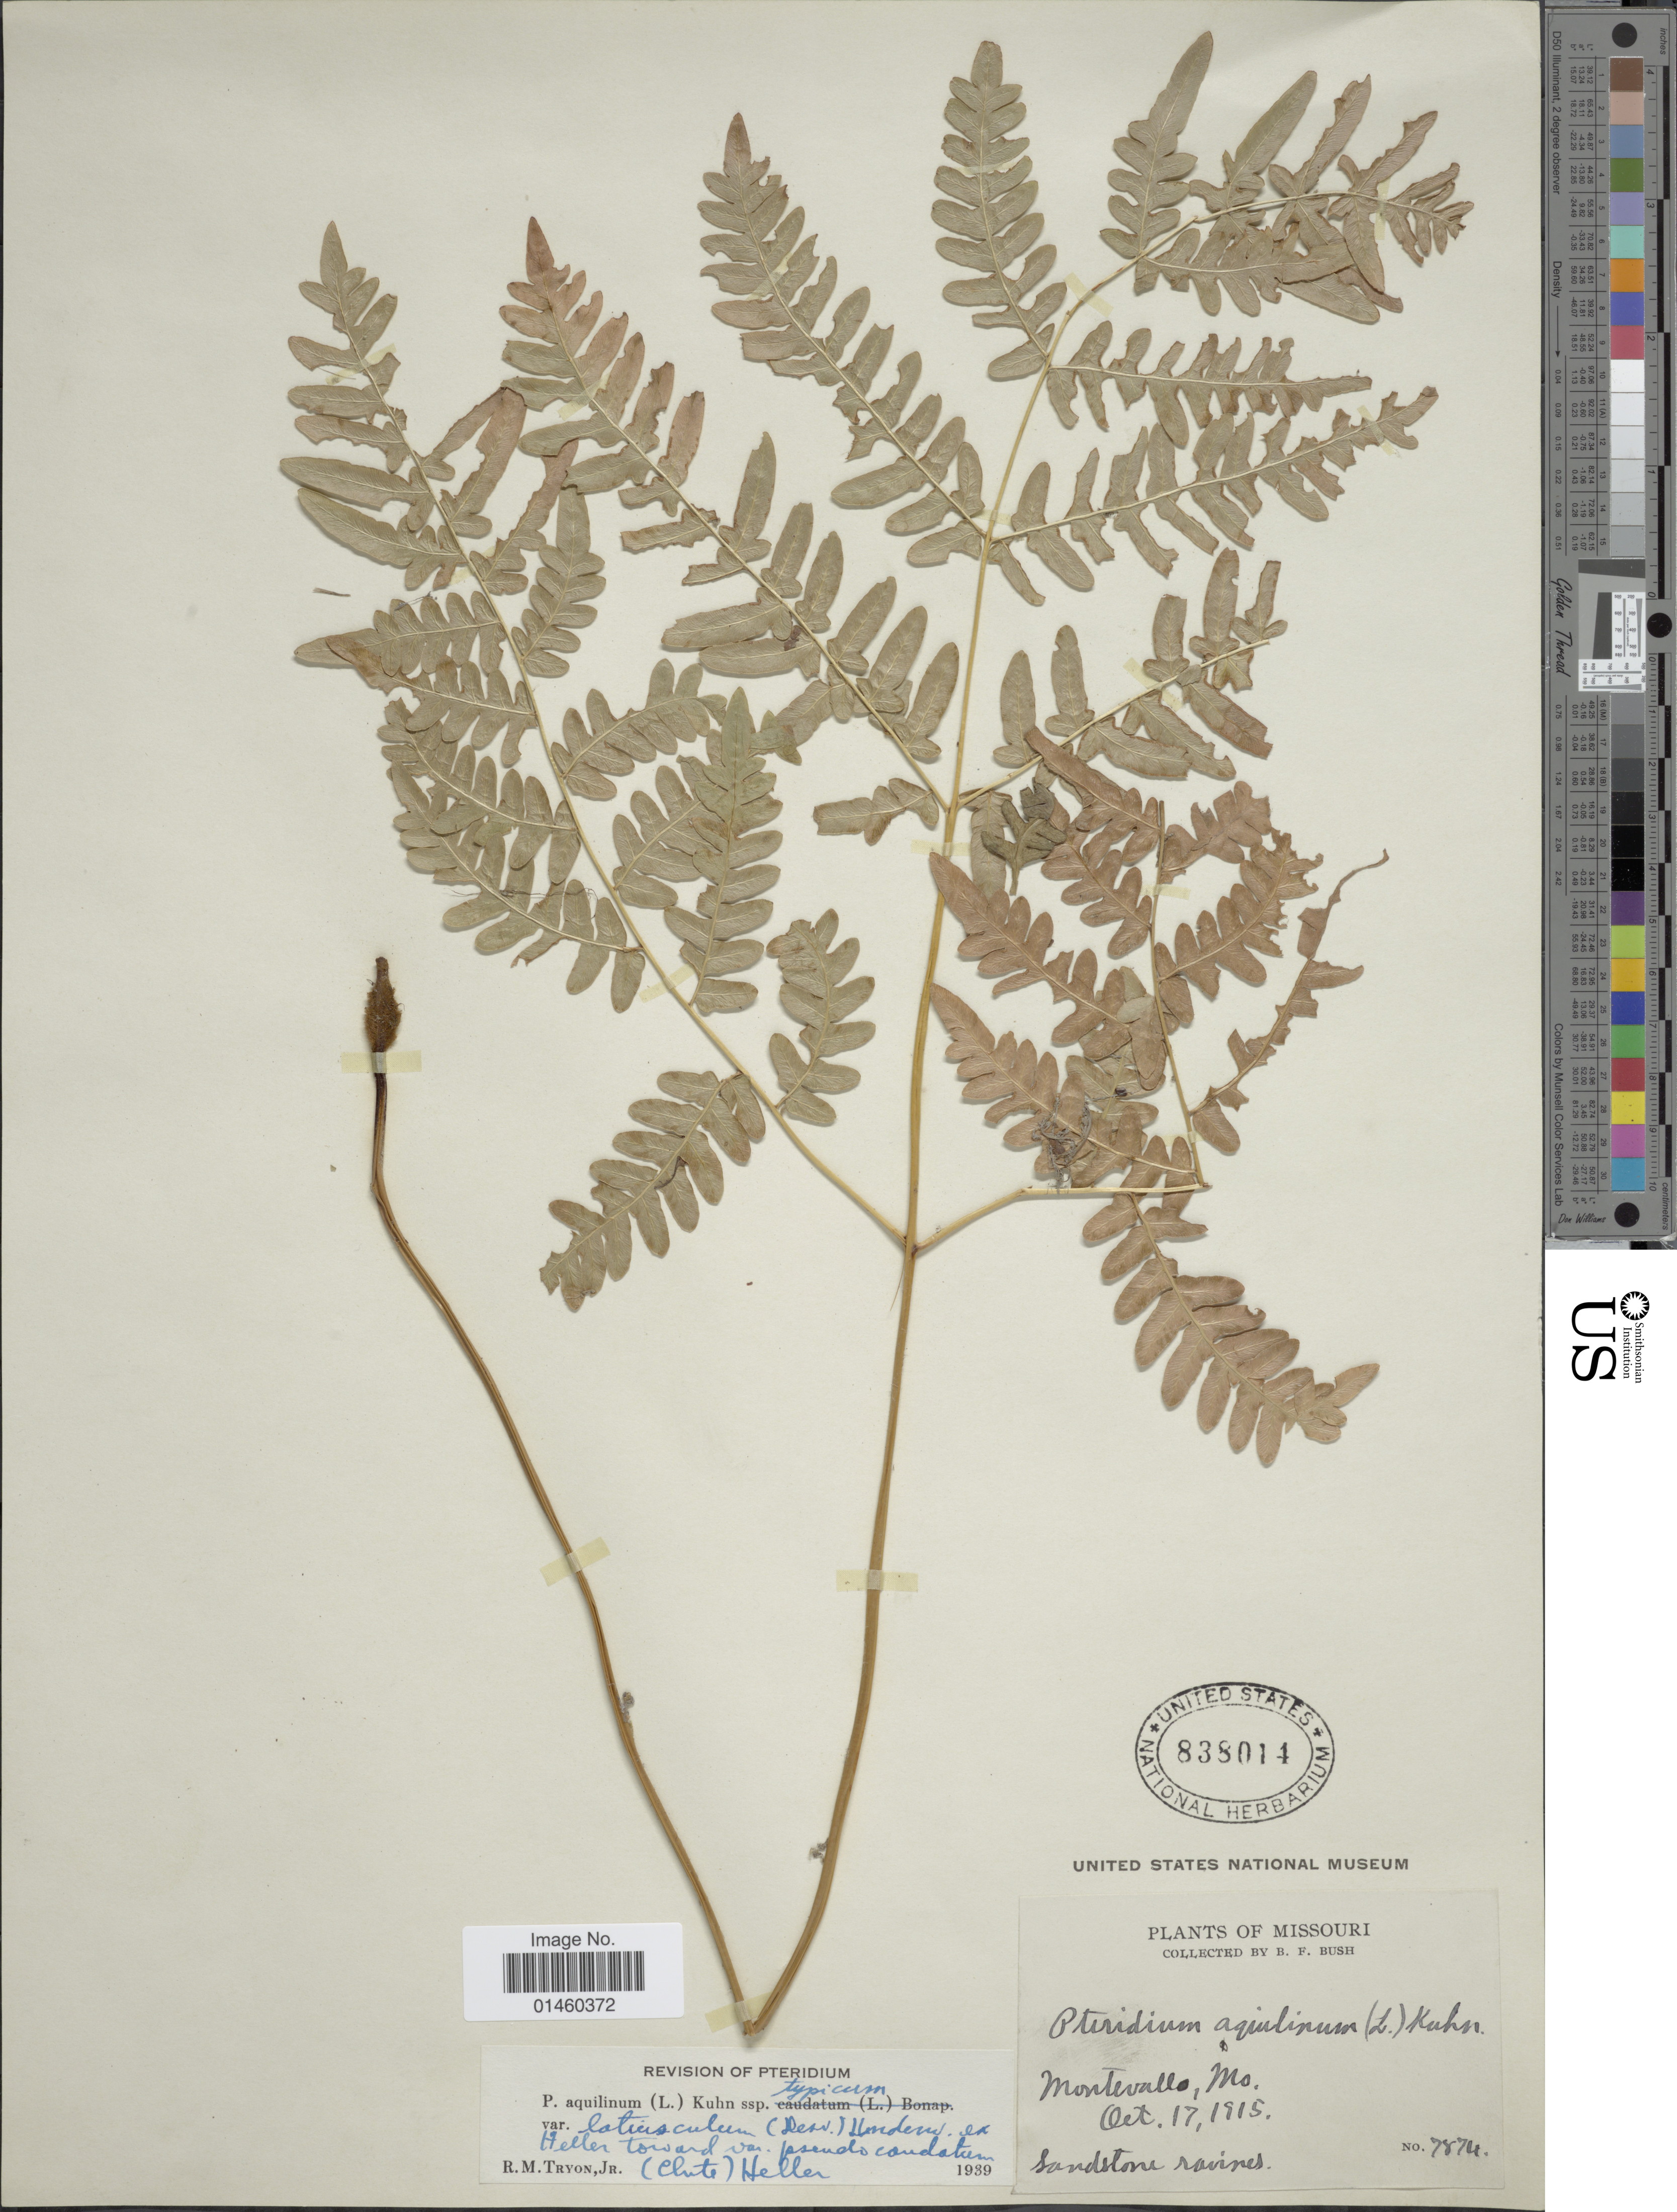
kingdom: Plantae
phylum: Tracheophyta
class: Polypodiopsida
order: Polypodiales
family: Dennstaedtiaceae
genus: Pteridium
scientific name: Pteridium aquilinum var. latiusculum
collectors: B. F. Bush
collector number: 7874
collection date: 1915-10-17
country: United States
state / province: Missouri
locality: Montevallo, Mo.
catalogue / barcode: US 838014